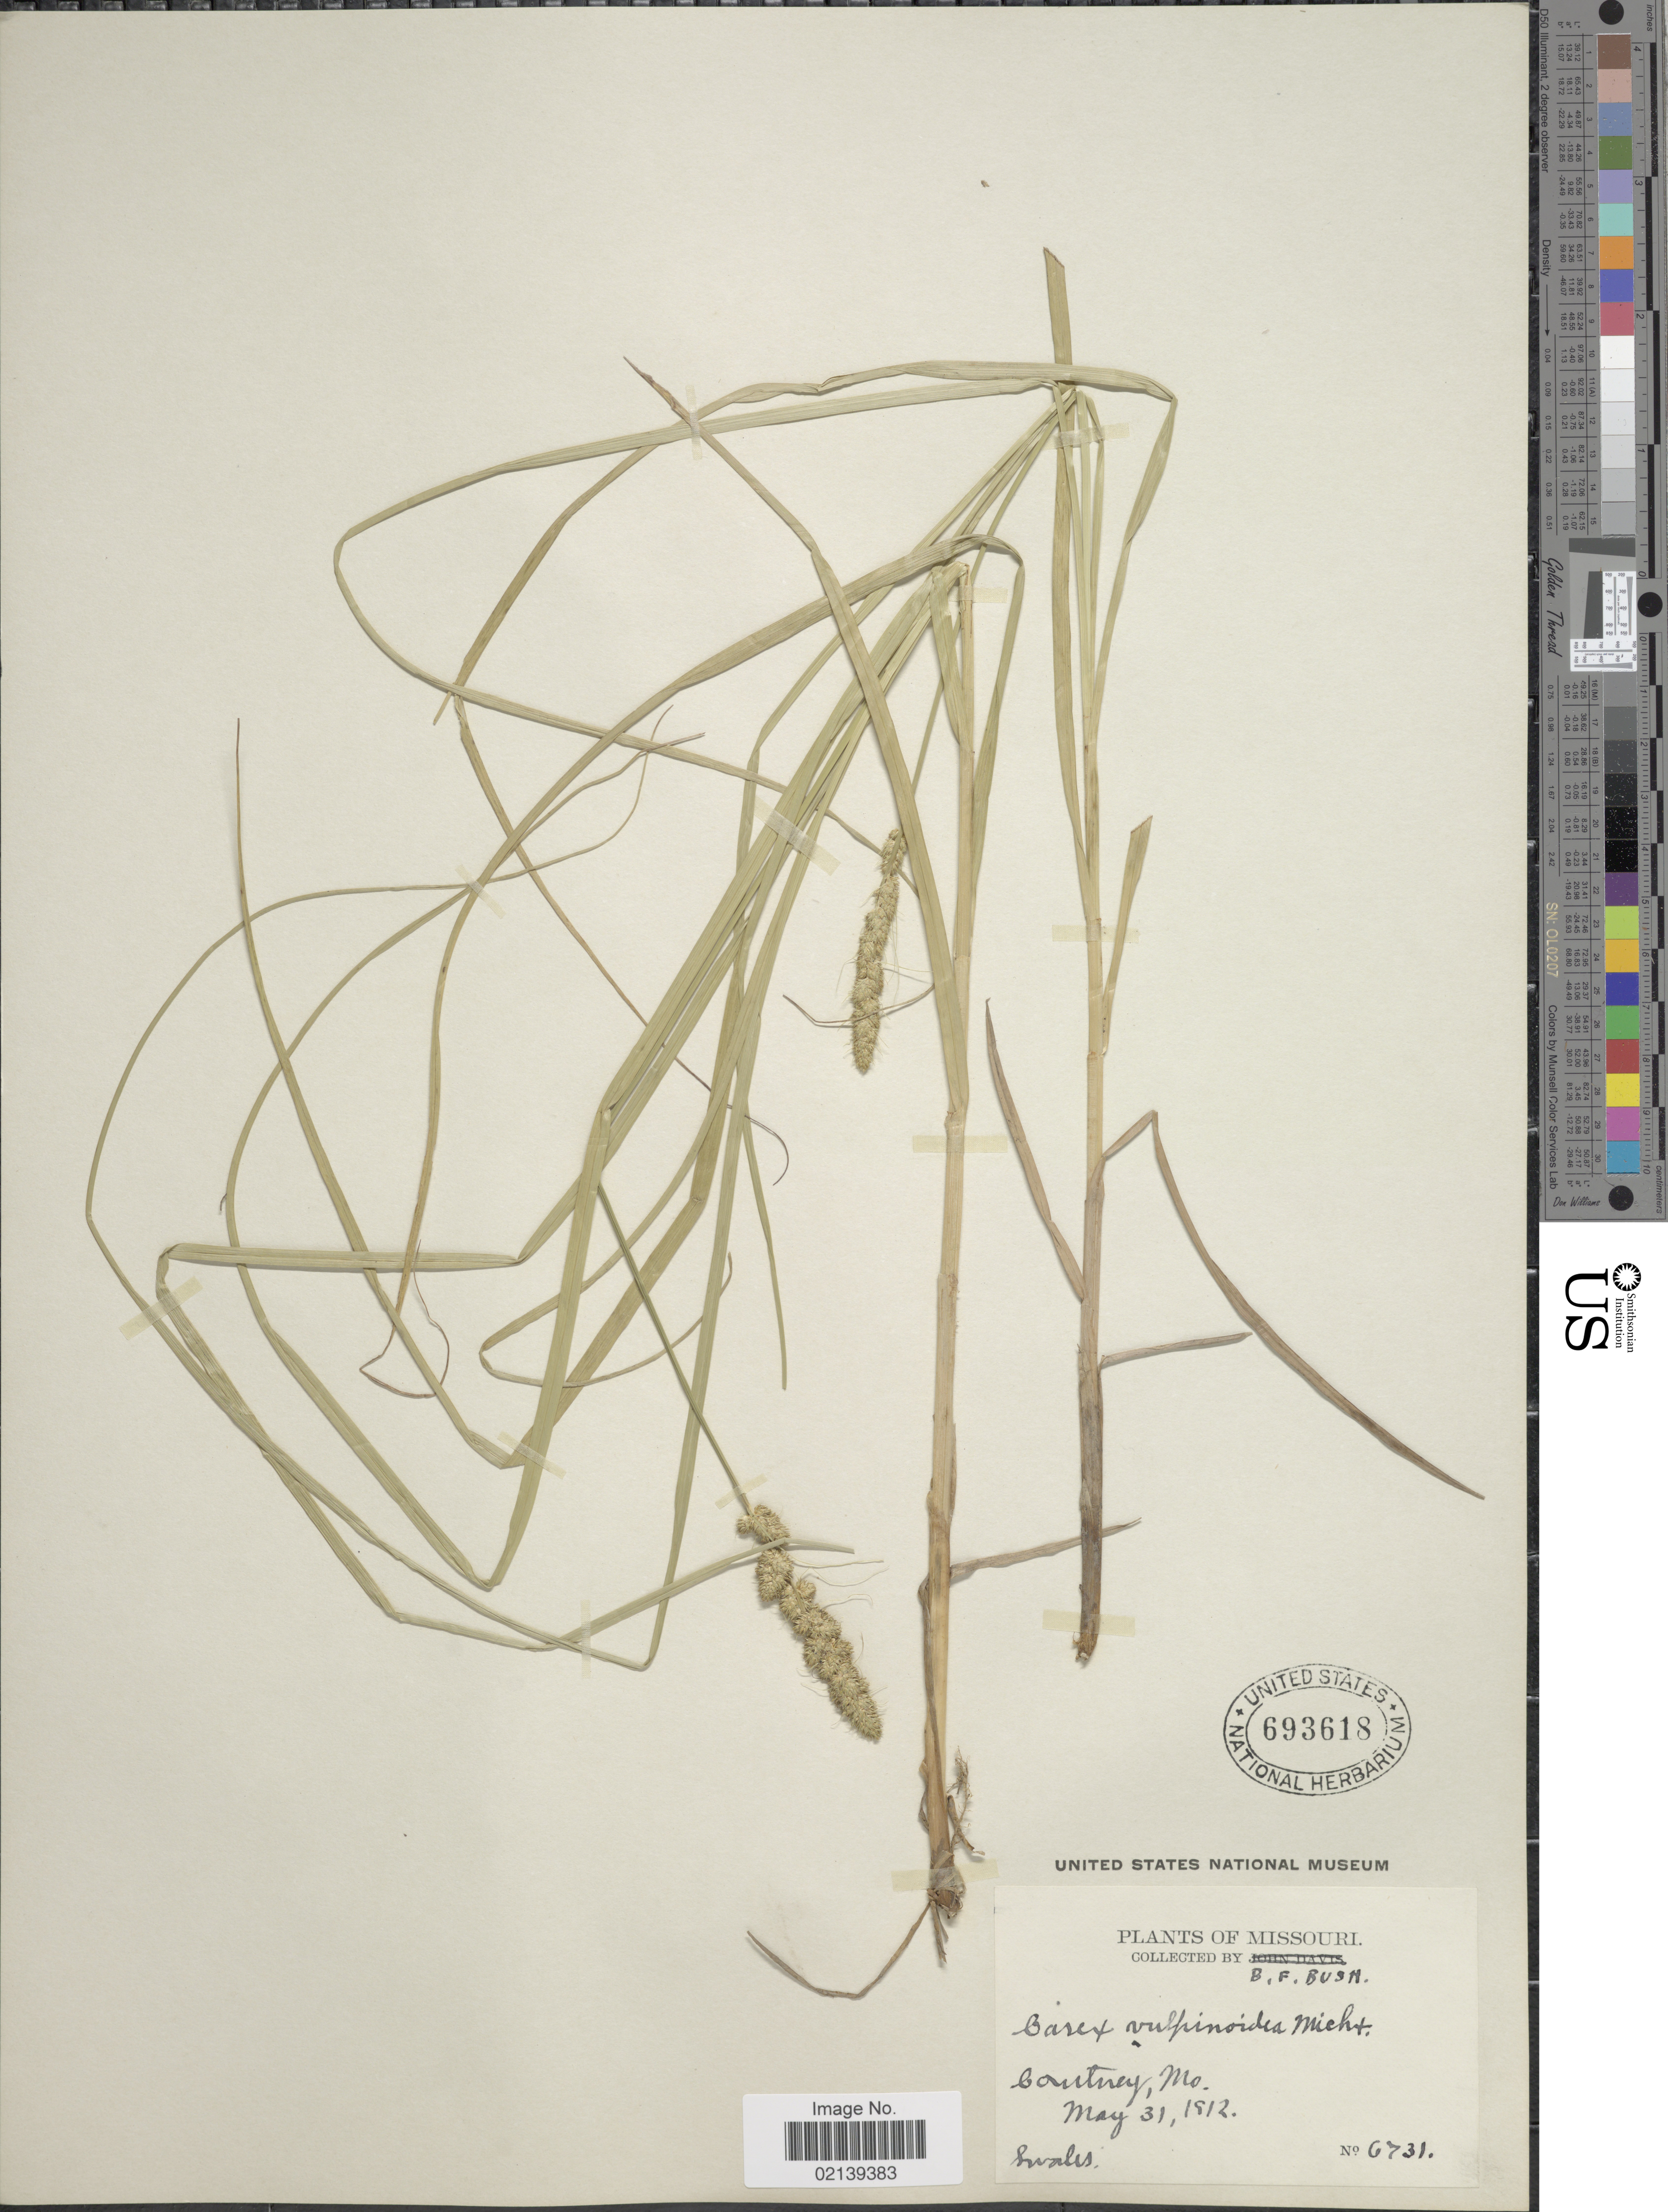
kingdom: Plantae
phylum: Tracheophyta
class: Liliopsida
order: Poales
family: Cyperaceae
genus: Carex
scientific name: Carex vulpinoidea Michx.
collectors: B. F. Bush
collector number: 6731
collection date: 1912-05-31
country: United States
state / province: Missouri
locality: Courtney, Mo.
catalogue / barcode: US 693618